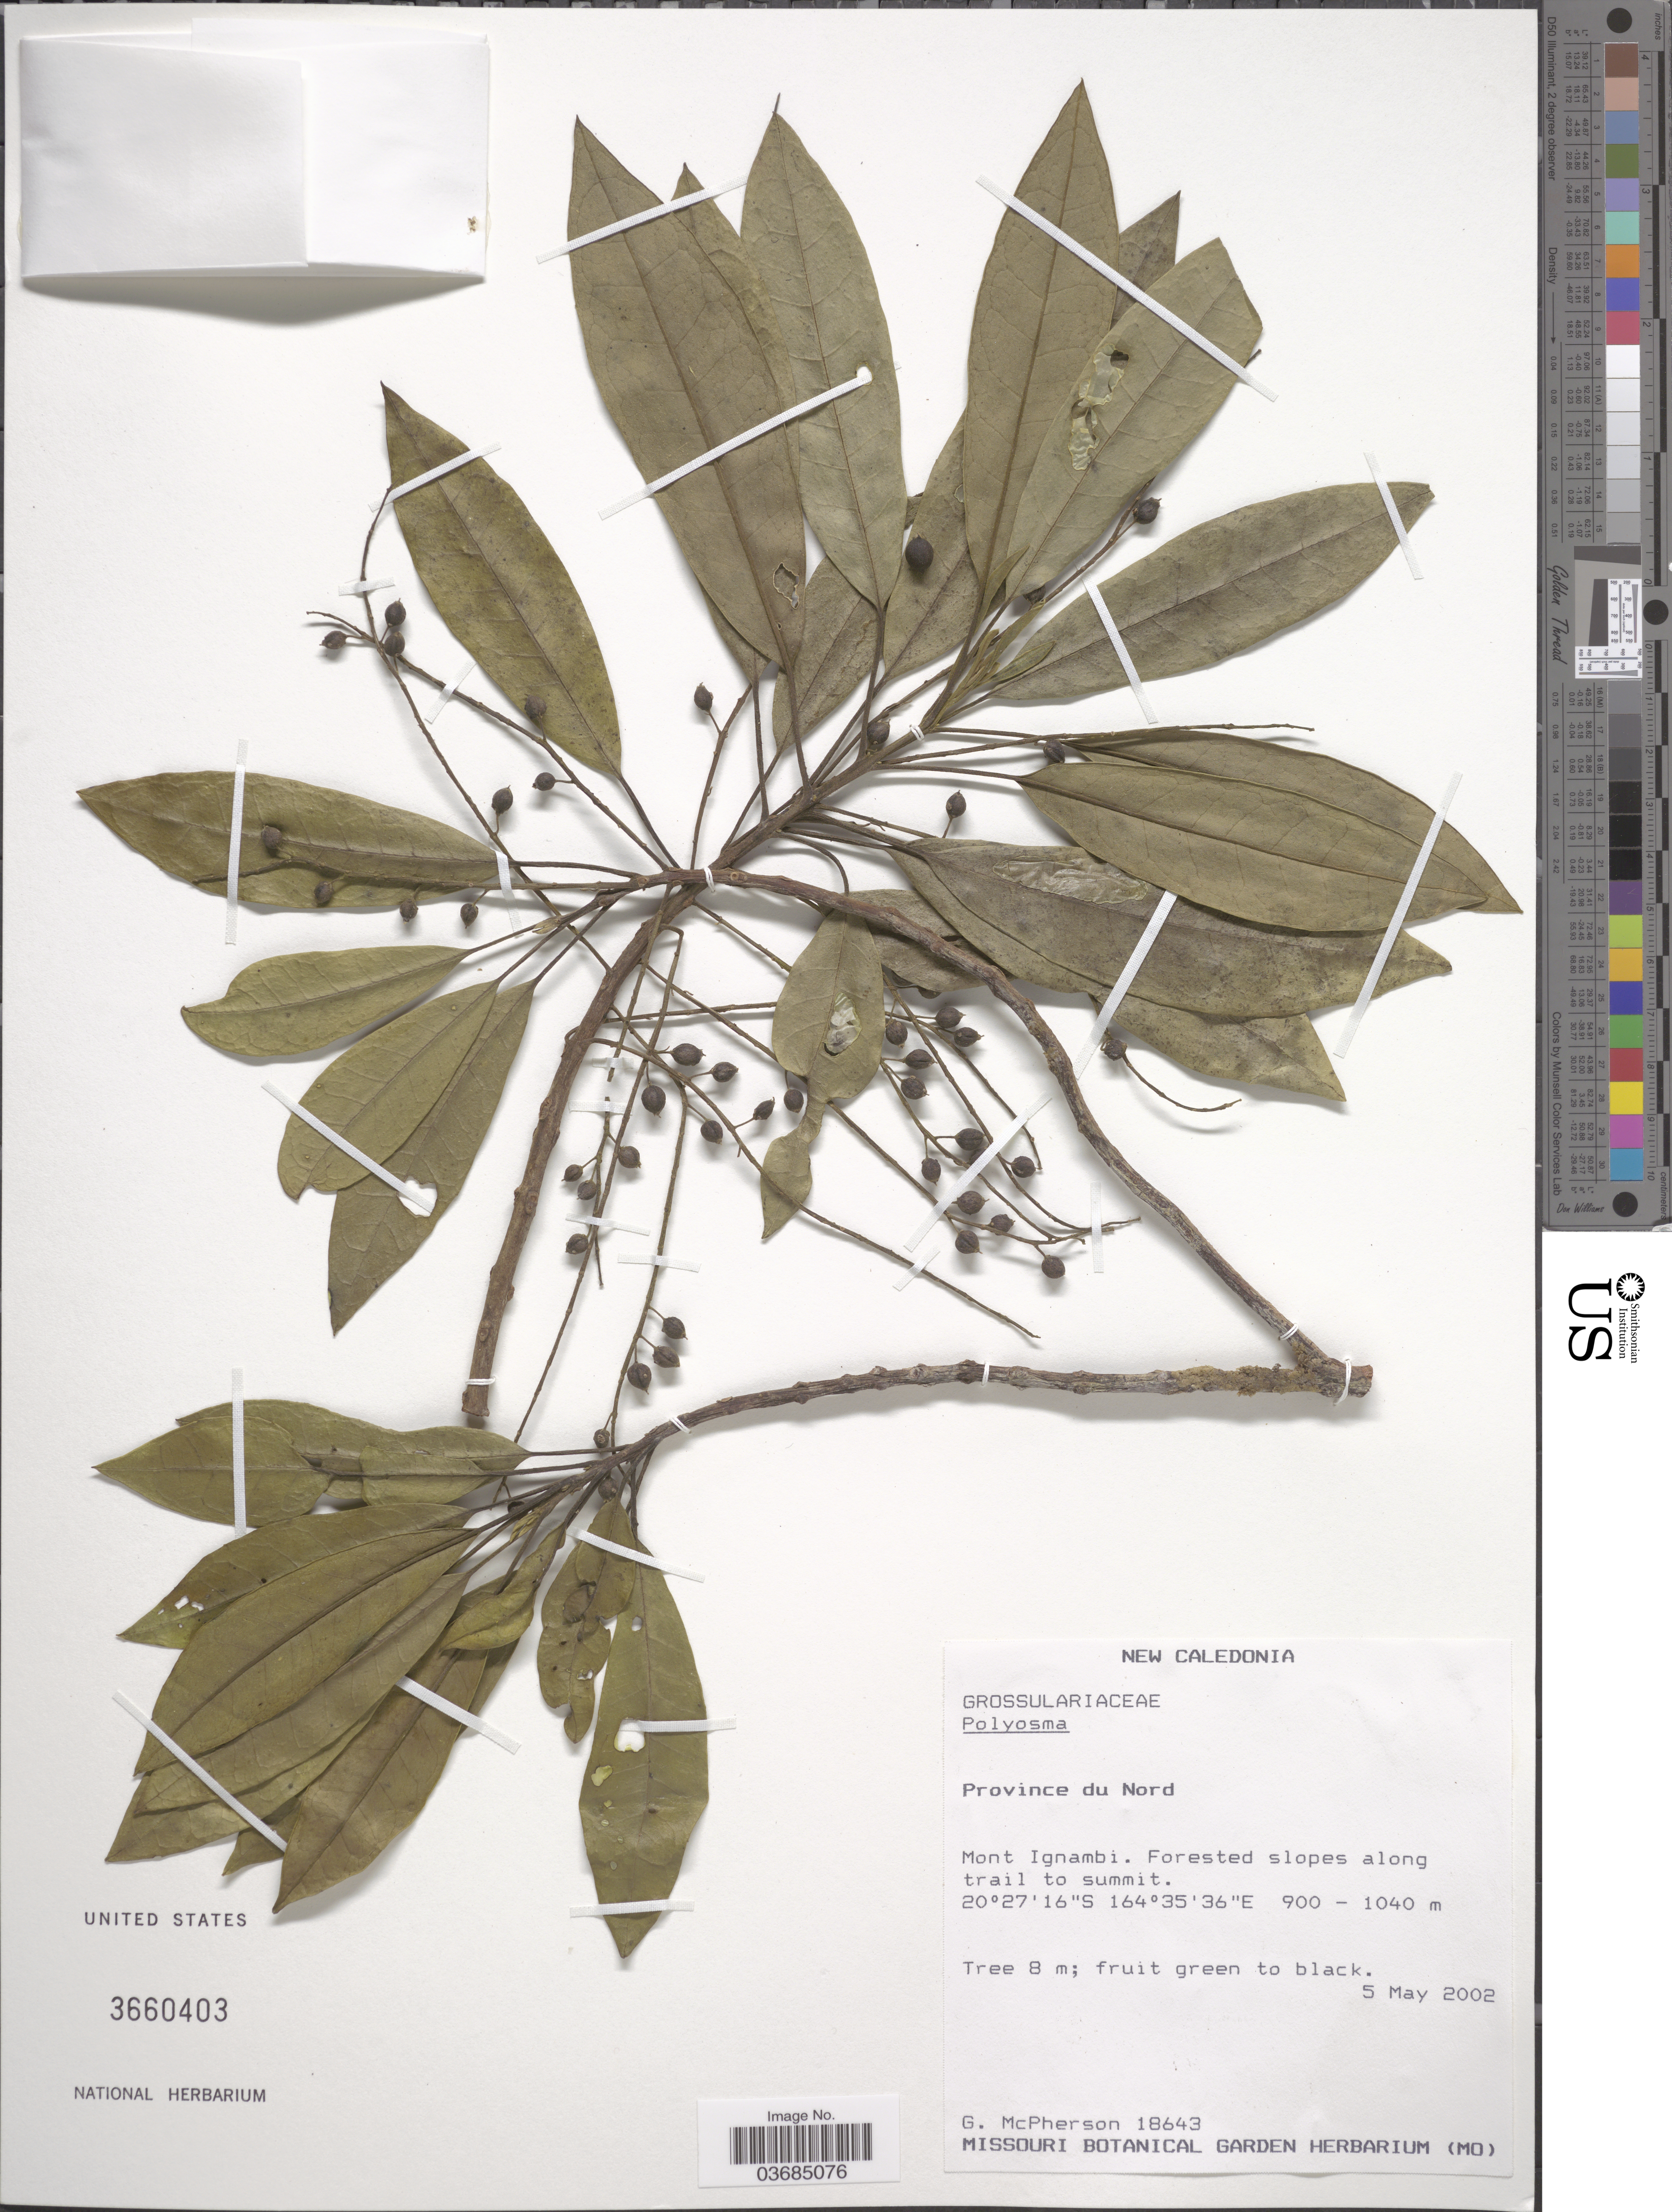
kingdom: Plantae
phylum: Tracheophyta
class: Magnoliopsida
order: Escalloniales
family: Escalloniaceae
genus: Polyosma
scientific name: Polyosma sp.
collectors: G. McPherson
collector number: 18643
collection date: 2002-05-05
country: New Caledonia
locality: Province du Nord. Mont Ignambi. Forested slopes along trail to summit.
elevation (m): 900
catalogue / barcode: US 3660403